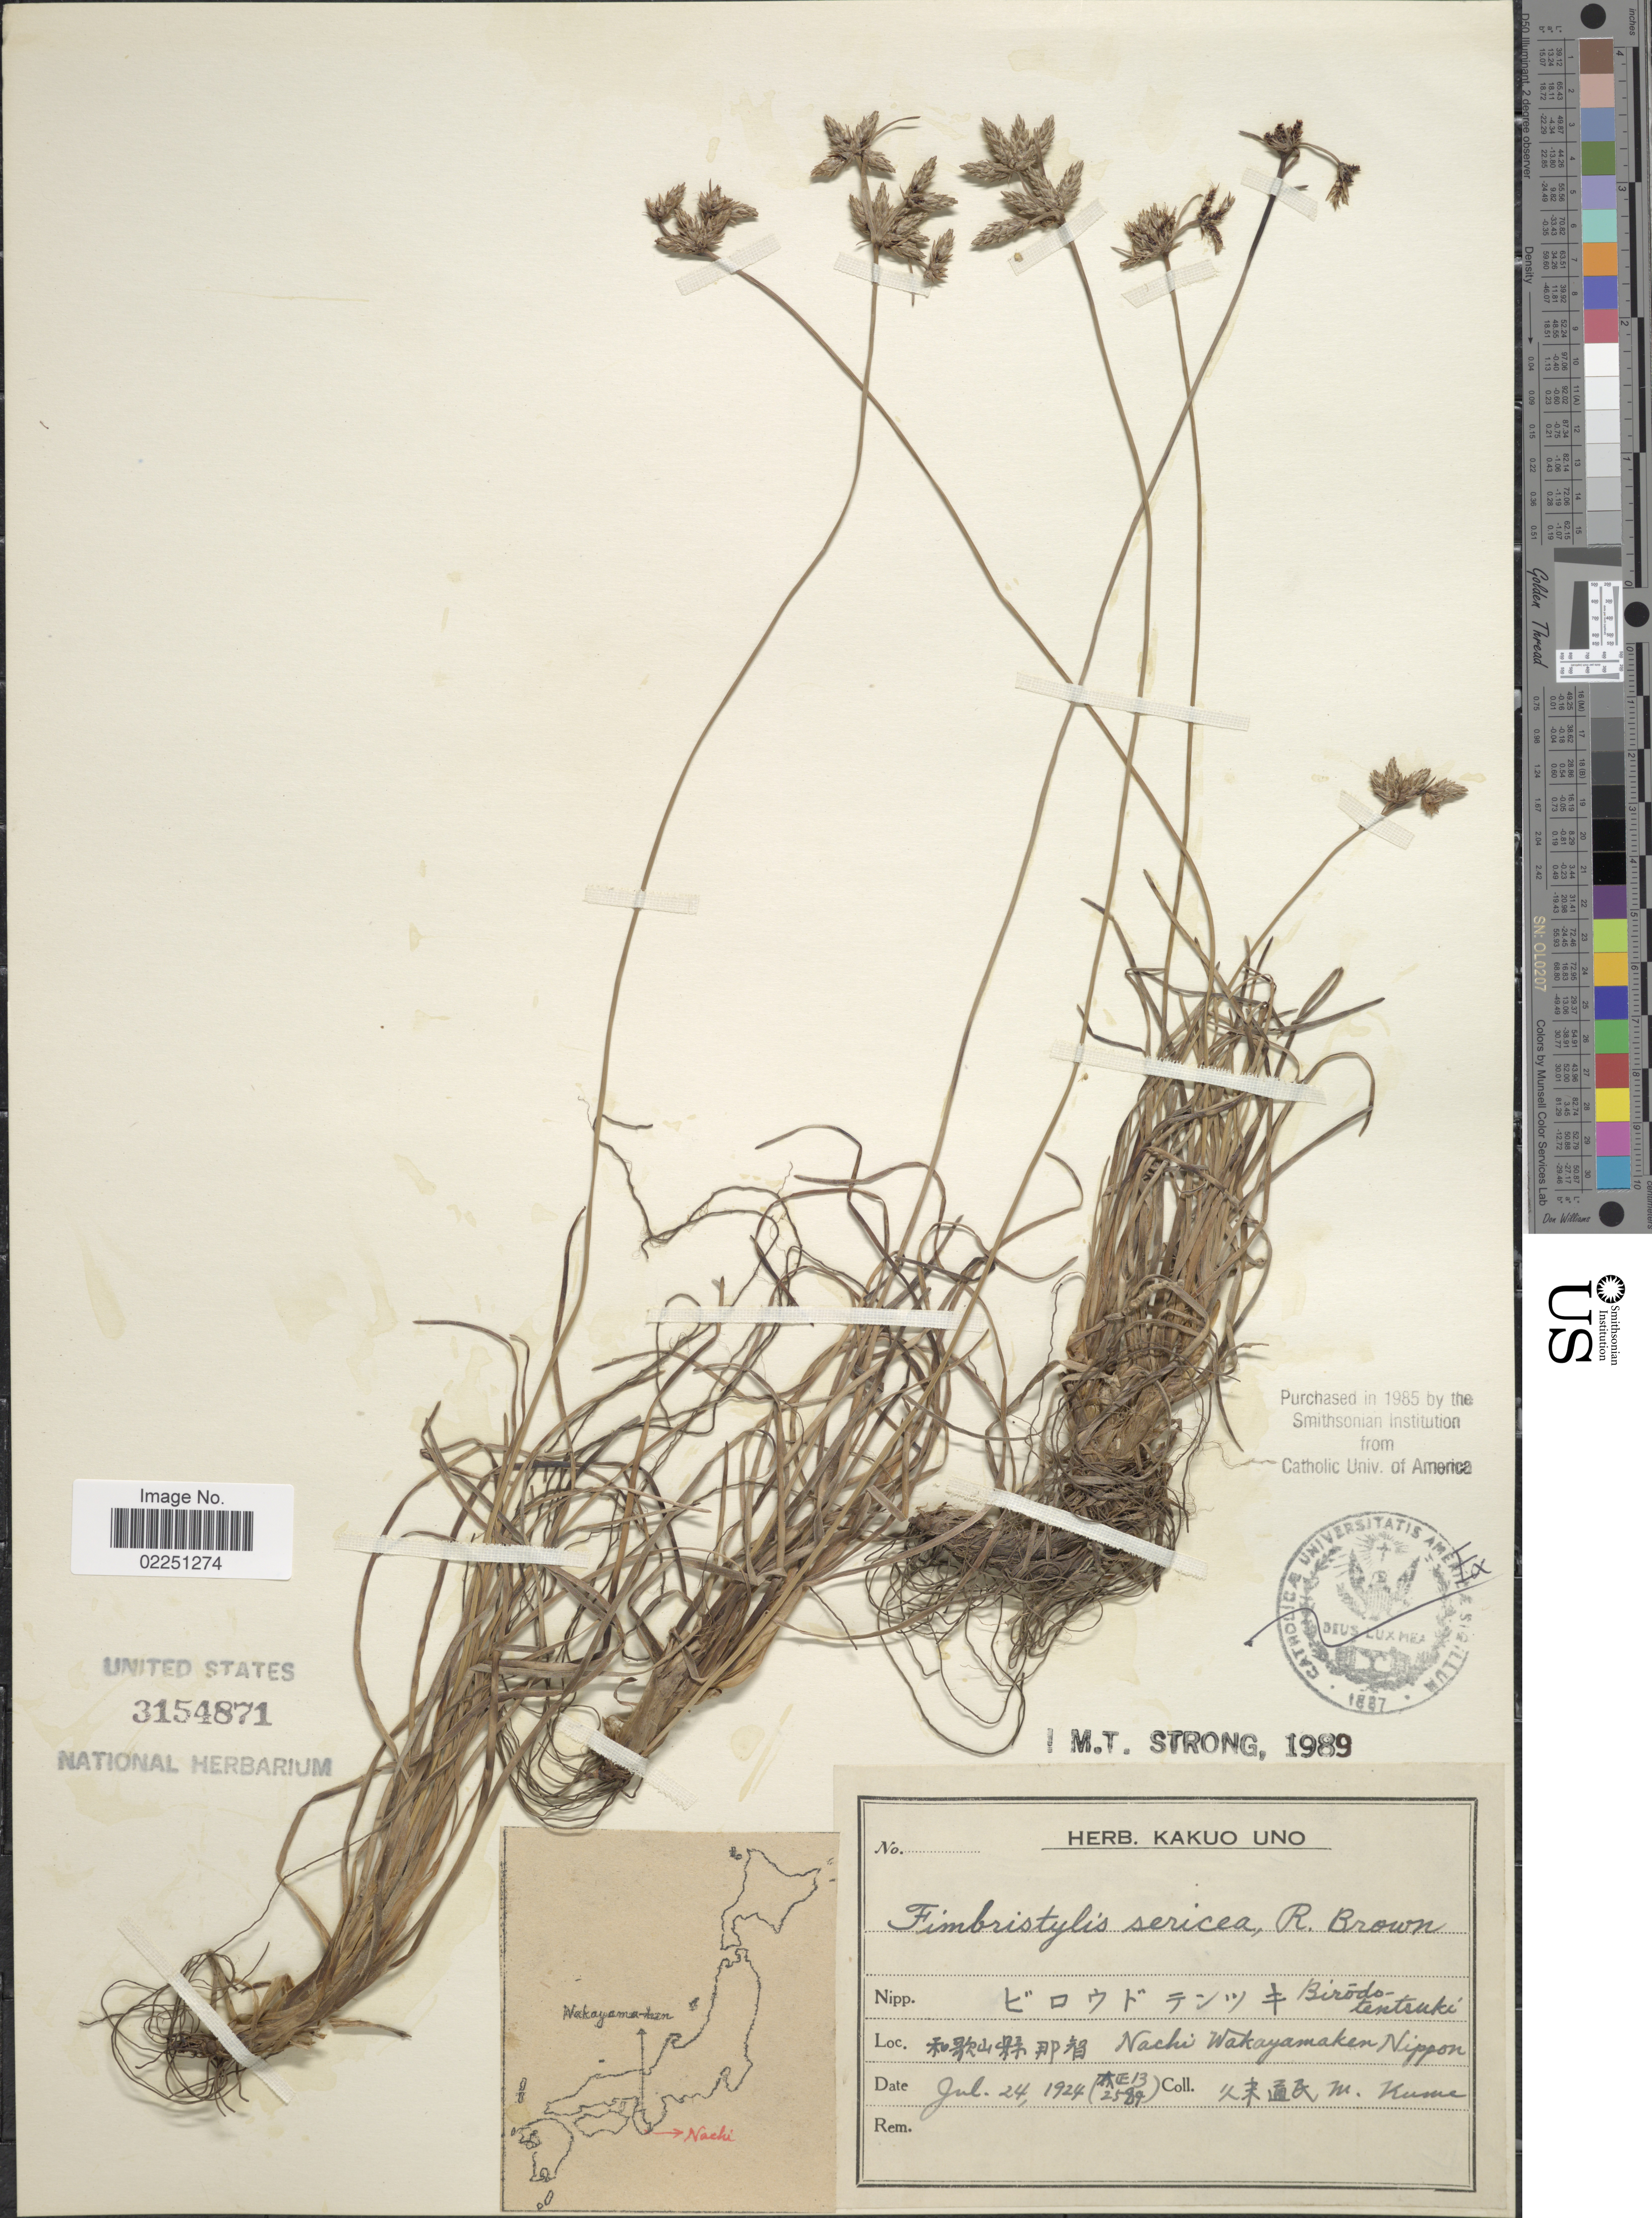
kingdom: Plantae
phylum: Tracheophyta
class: Liliopsida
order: Poales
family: Cyperaceae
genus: Fimbristylis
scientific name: Fimbristylis sericea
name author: (Poir.) R. Br.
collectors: M. Kume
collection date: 1924-07-24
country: Japan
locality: Nachi Wakayamaken Nippon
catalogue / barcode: US 3154871